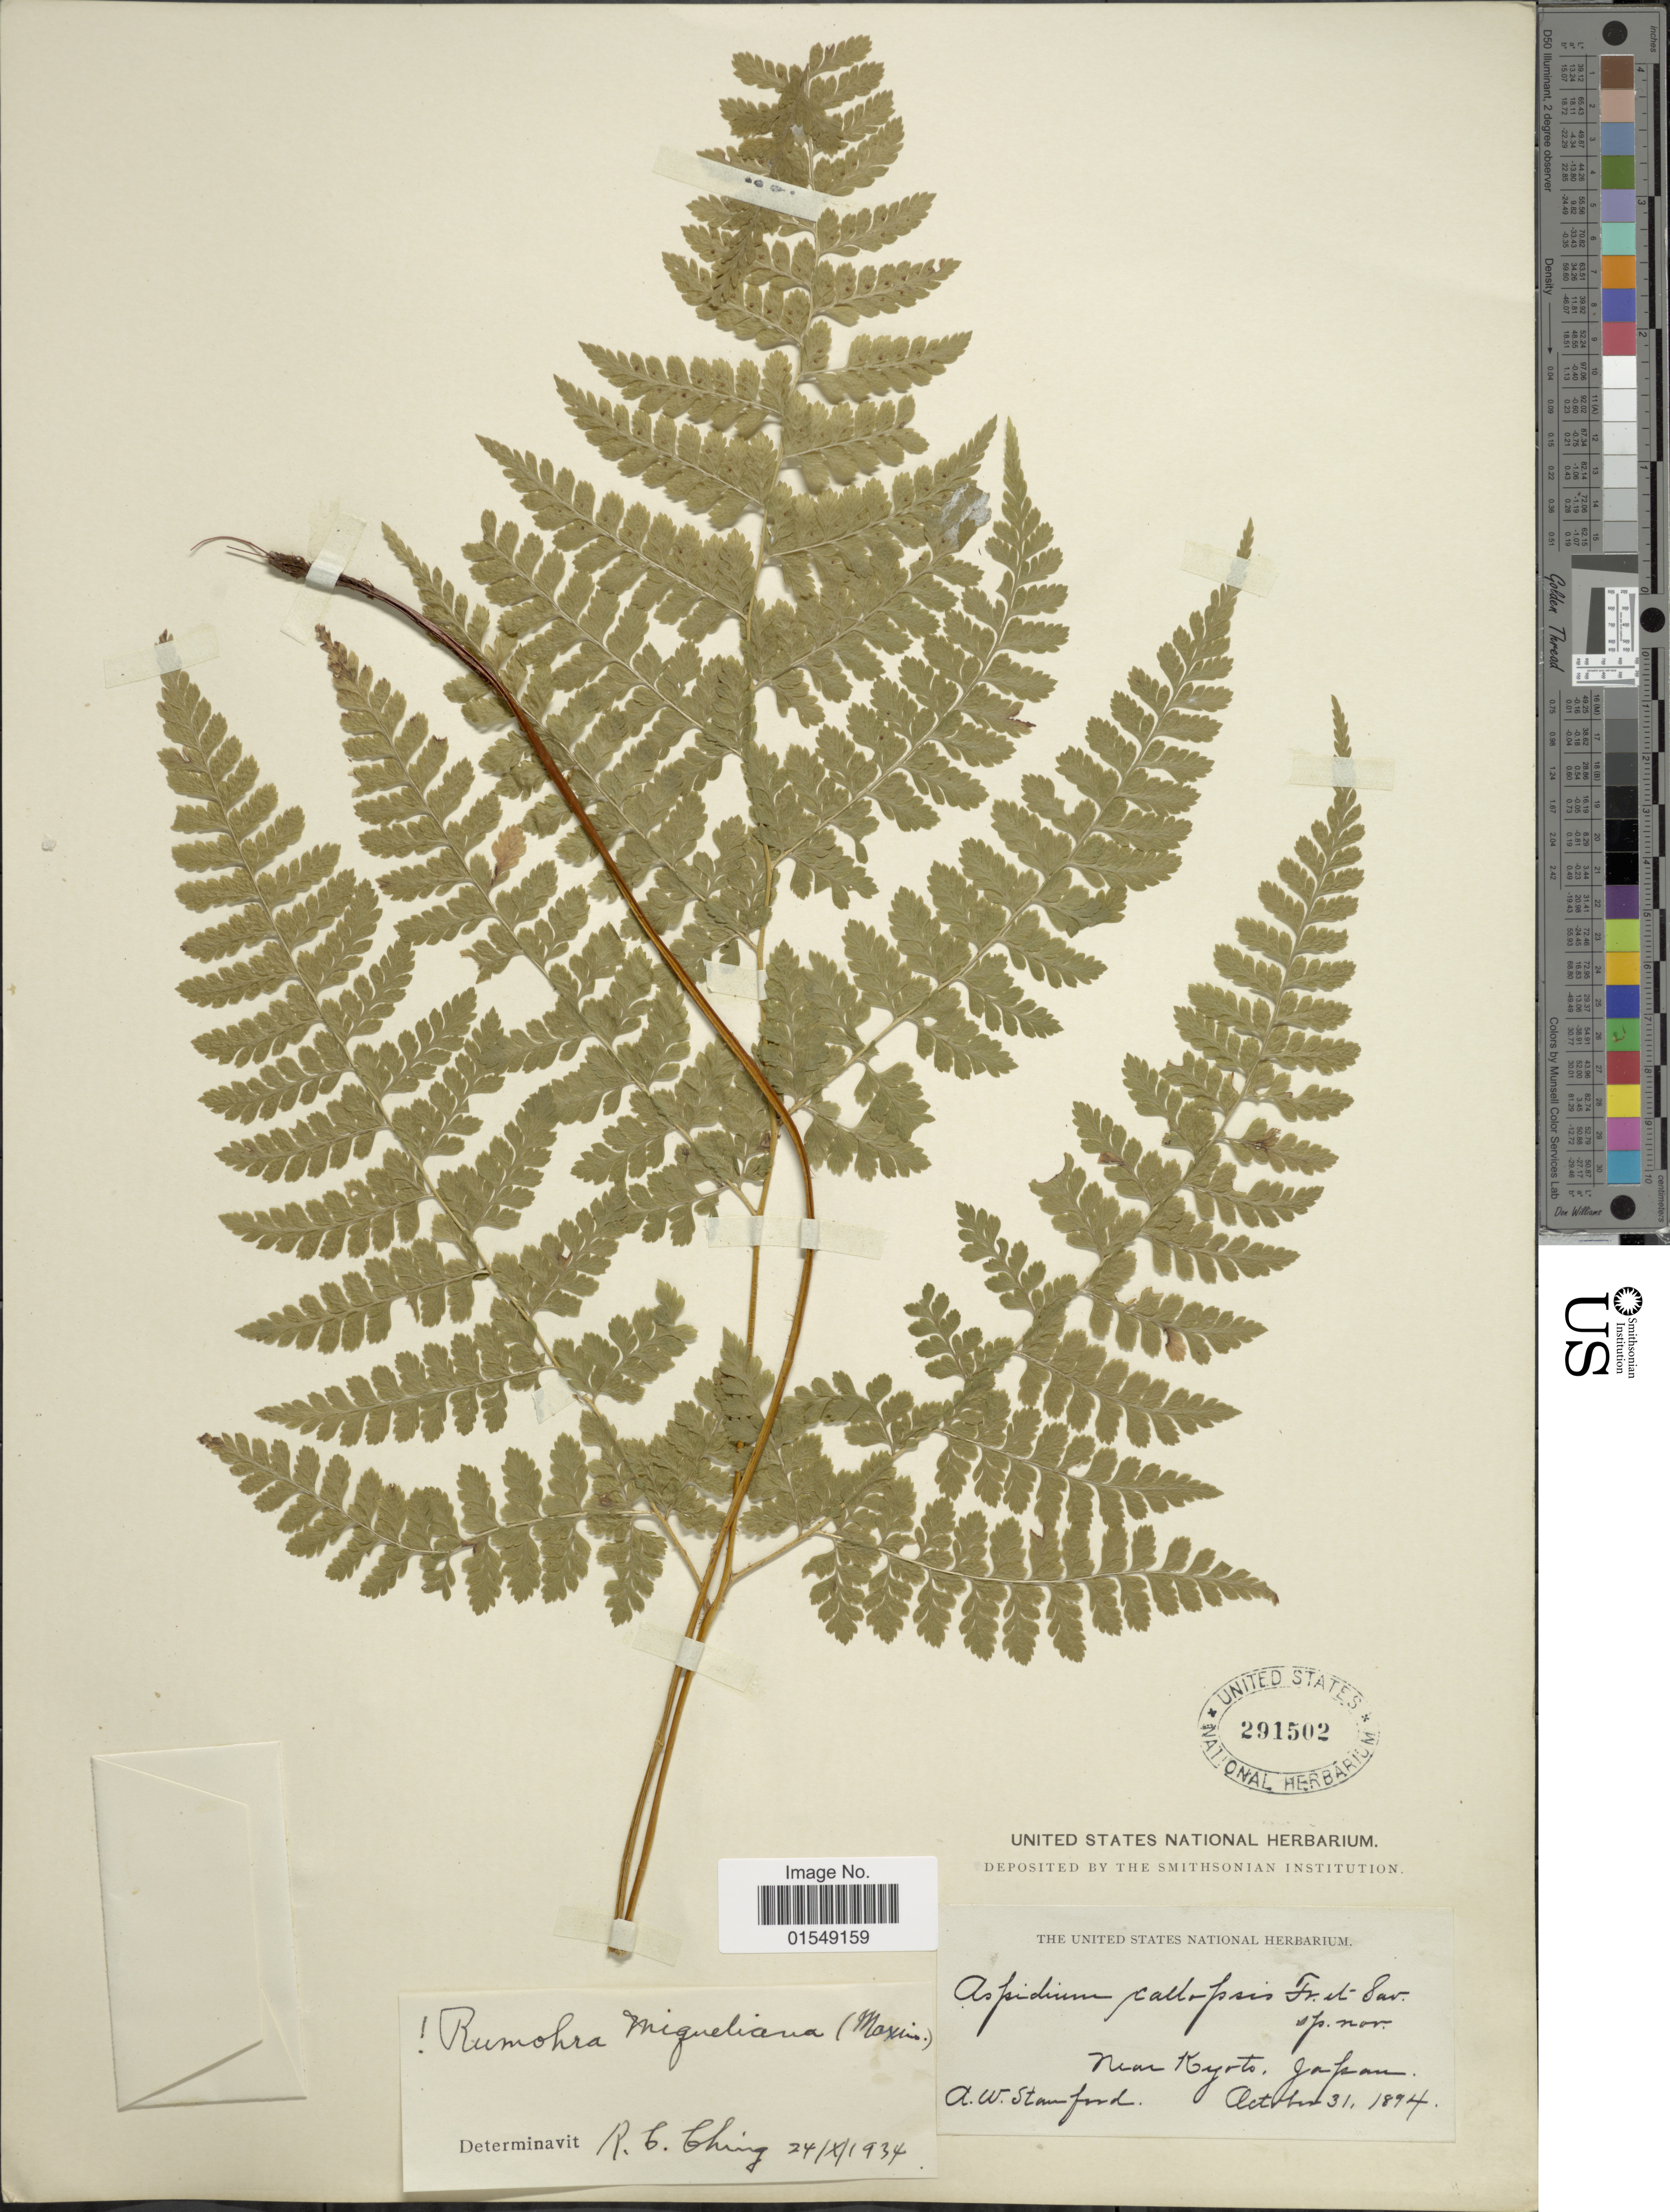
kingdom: Plantae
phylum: Tracheophyta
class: Polypodiopsida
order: Polypodiales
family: Dryopteridaceae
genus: Arachniodes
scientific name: Arachniodes miqueliana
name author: (Maxim. ex Franch. & Sav.) Ohwi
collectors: A. Stanford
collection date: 1894-10-31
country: Japan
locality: Near Kyoto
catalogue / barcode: US 291502